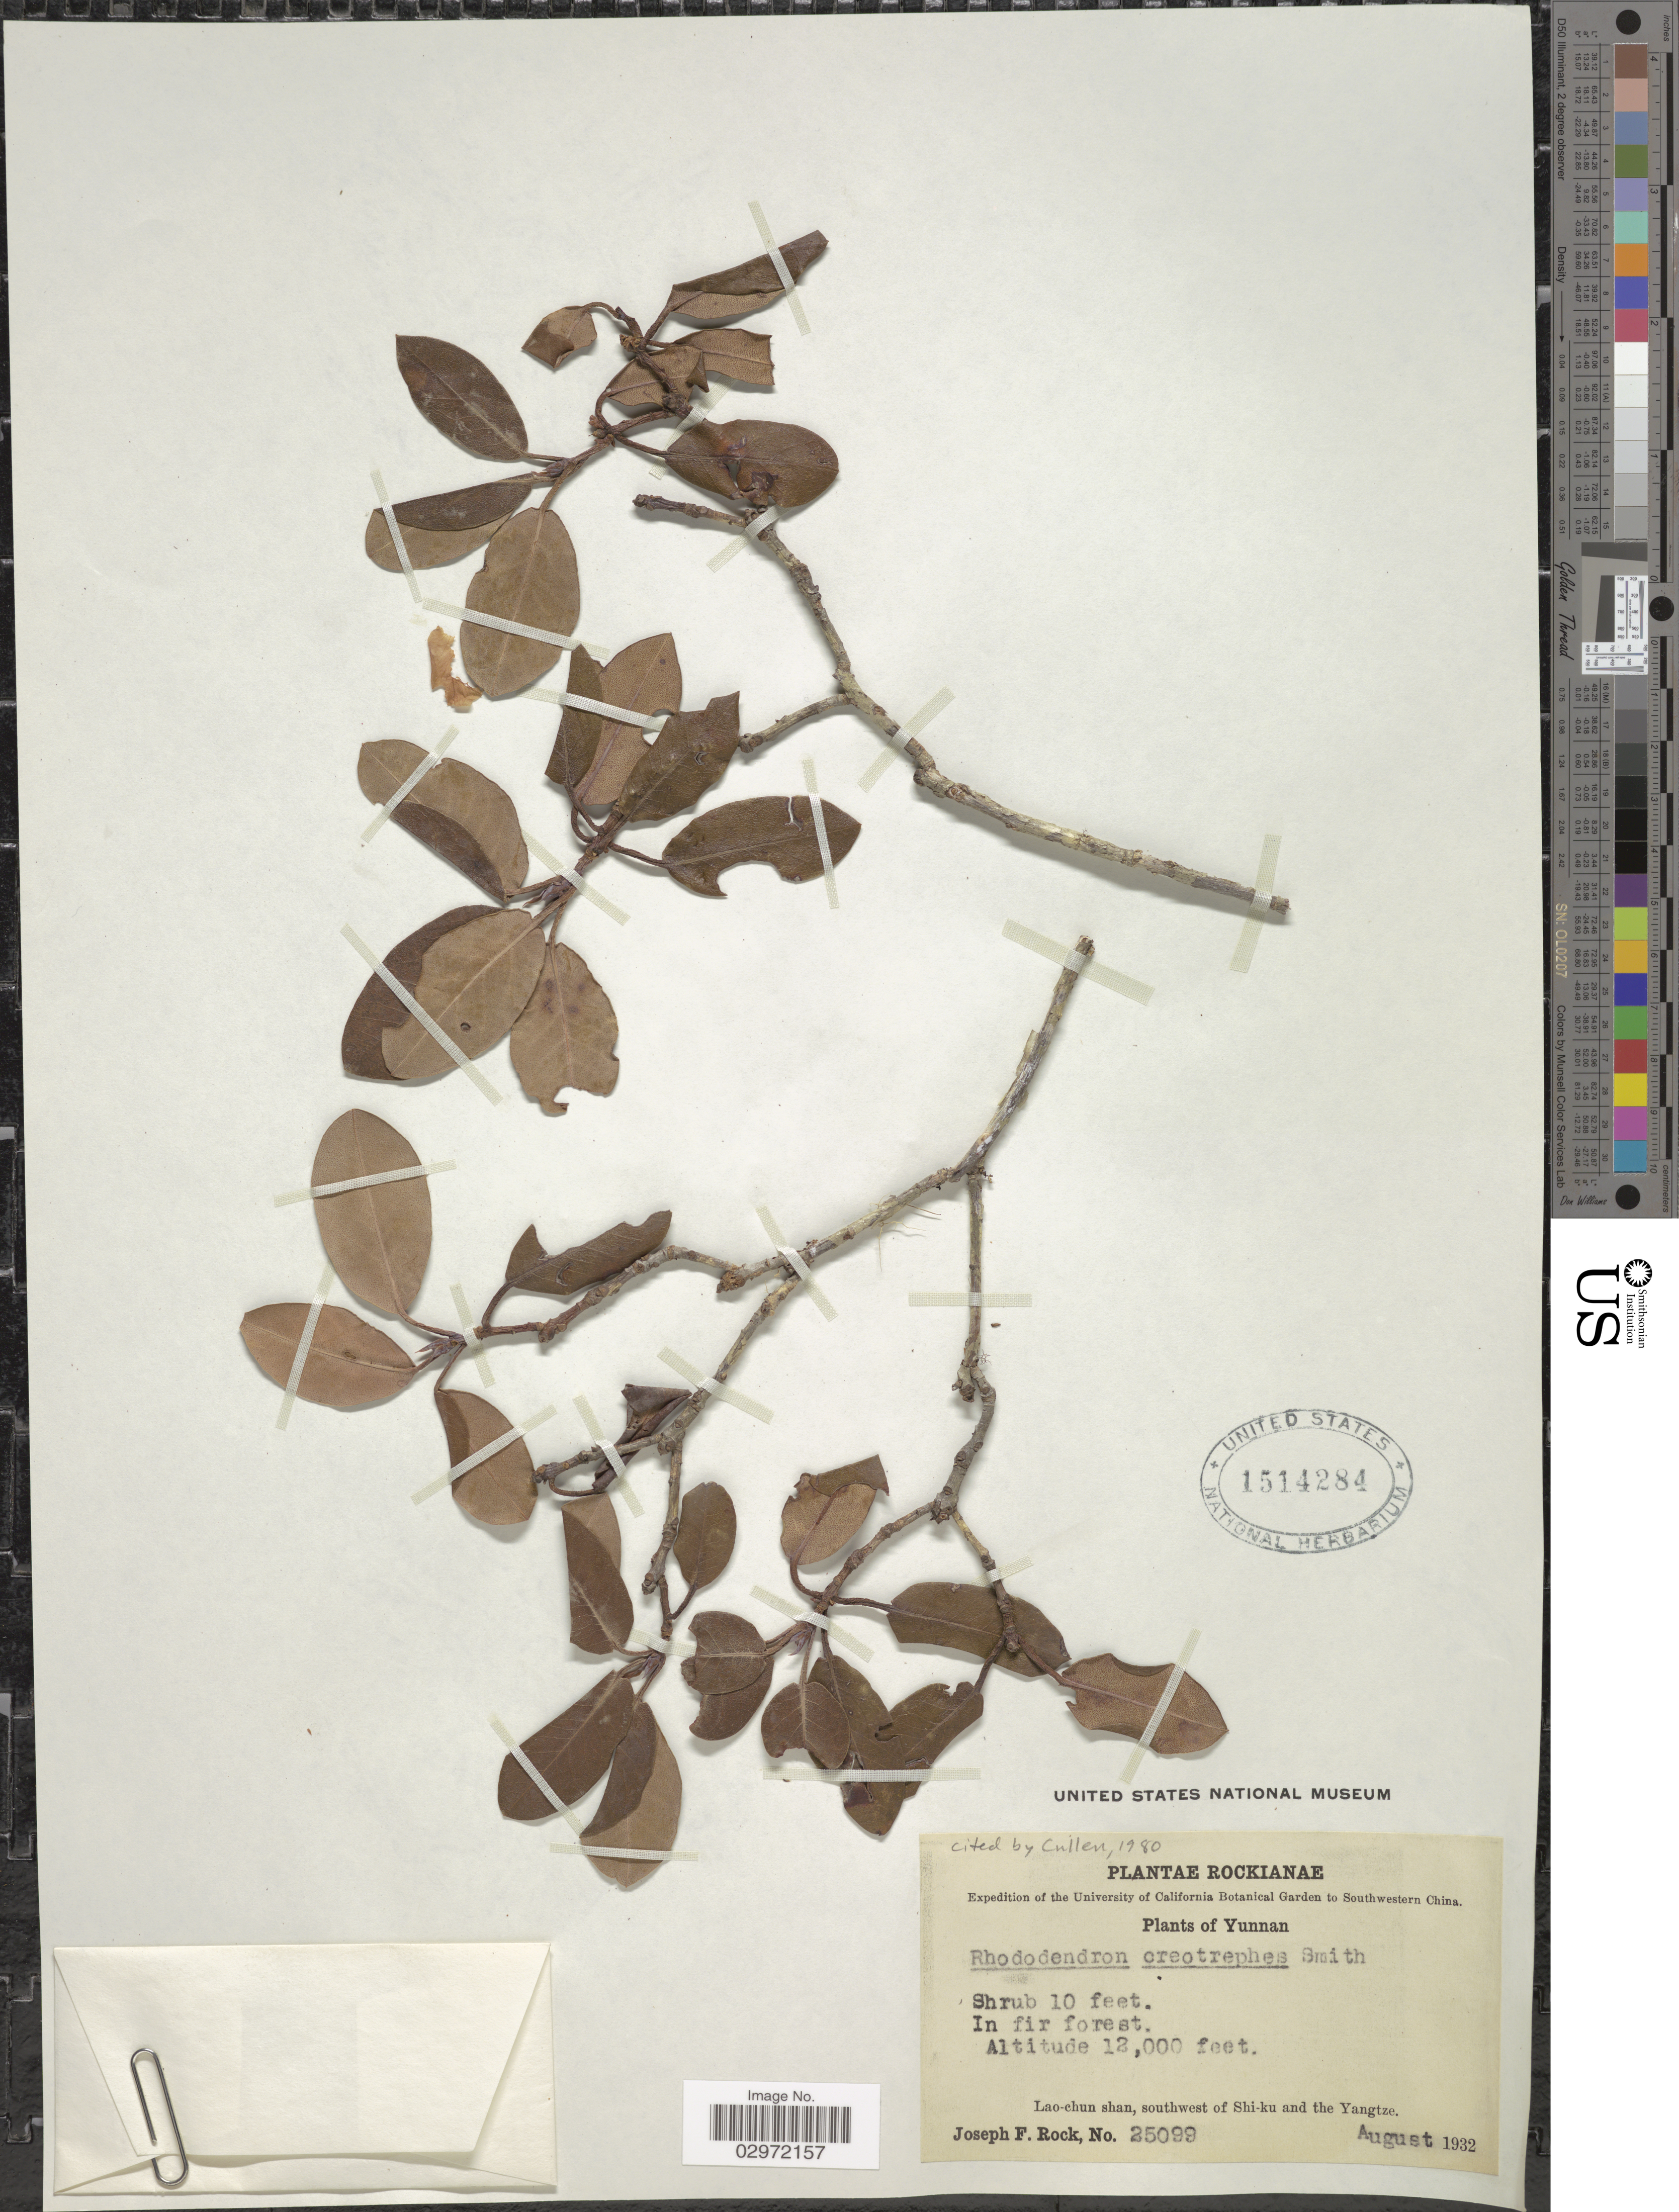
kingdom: Plantae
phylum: Tracheophyta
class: Magnoliopsida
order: Ericales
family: Ericaceae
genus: Rhododendron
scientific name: Rhododendron oreotrephes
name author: W.W. Sm.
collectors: J. F. Rock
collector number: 25099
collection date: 1932-08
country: China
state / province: Yunnan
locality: Southwestern China. Lao-chun shan, southwest of Shi-ku and the Yangtze.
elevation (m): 3658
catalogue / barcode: US 1514284